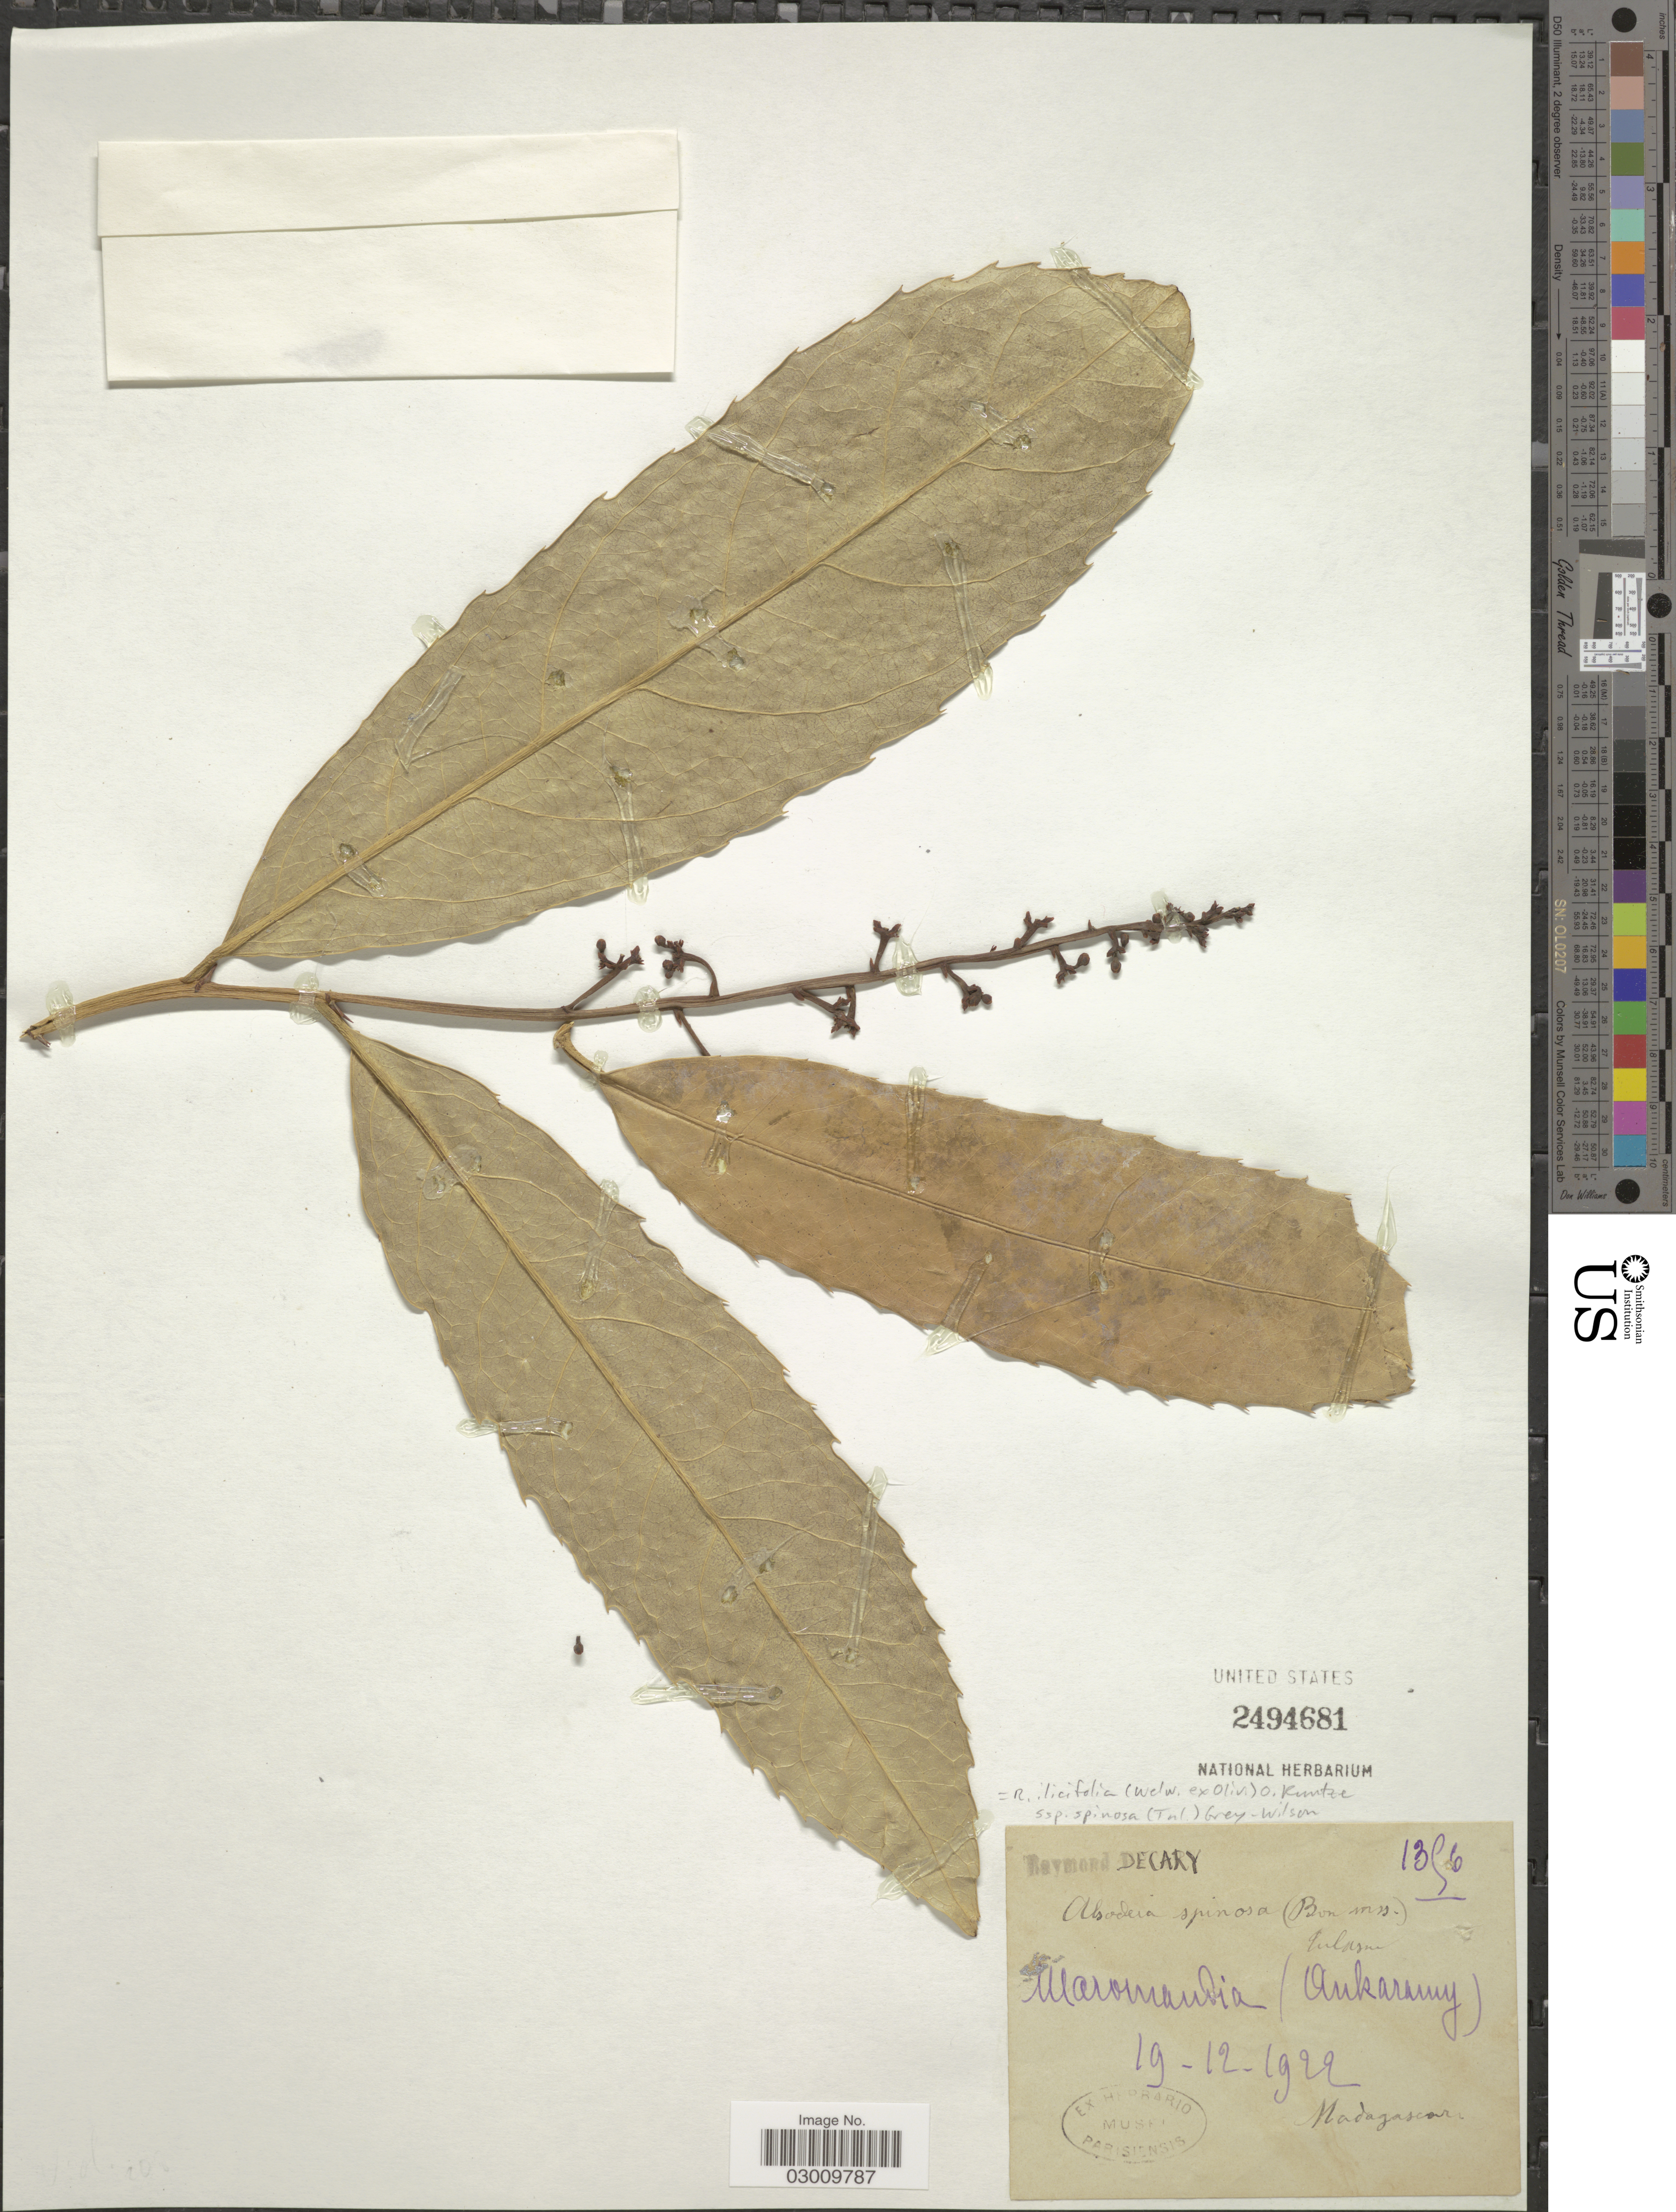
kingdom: Plantae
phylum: Tracheophyta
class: Magnoliopsida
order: Malpighiales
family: Violaceae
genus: Rinorea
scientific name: Rinorea ilicifolia subsp. spinosa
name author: (Boivin ex Tul.) Grey-Wilson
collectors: R. Decary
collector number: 1356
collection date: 1922-12-19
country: Madagascar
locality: Maromandia (Ankaramy).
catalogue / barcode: US 2494681